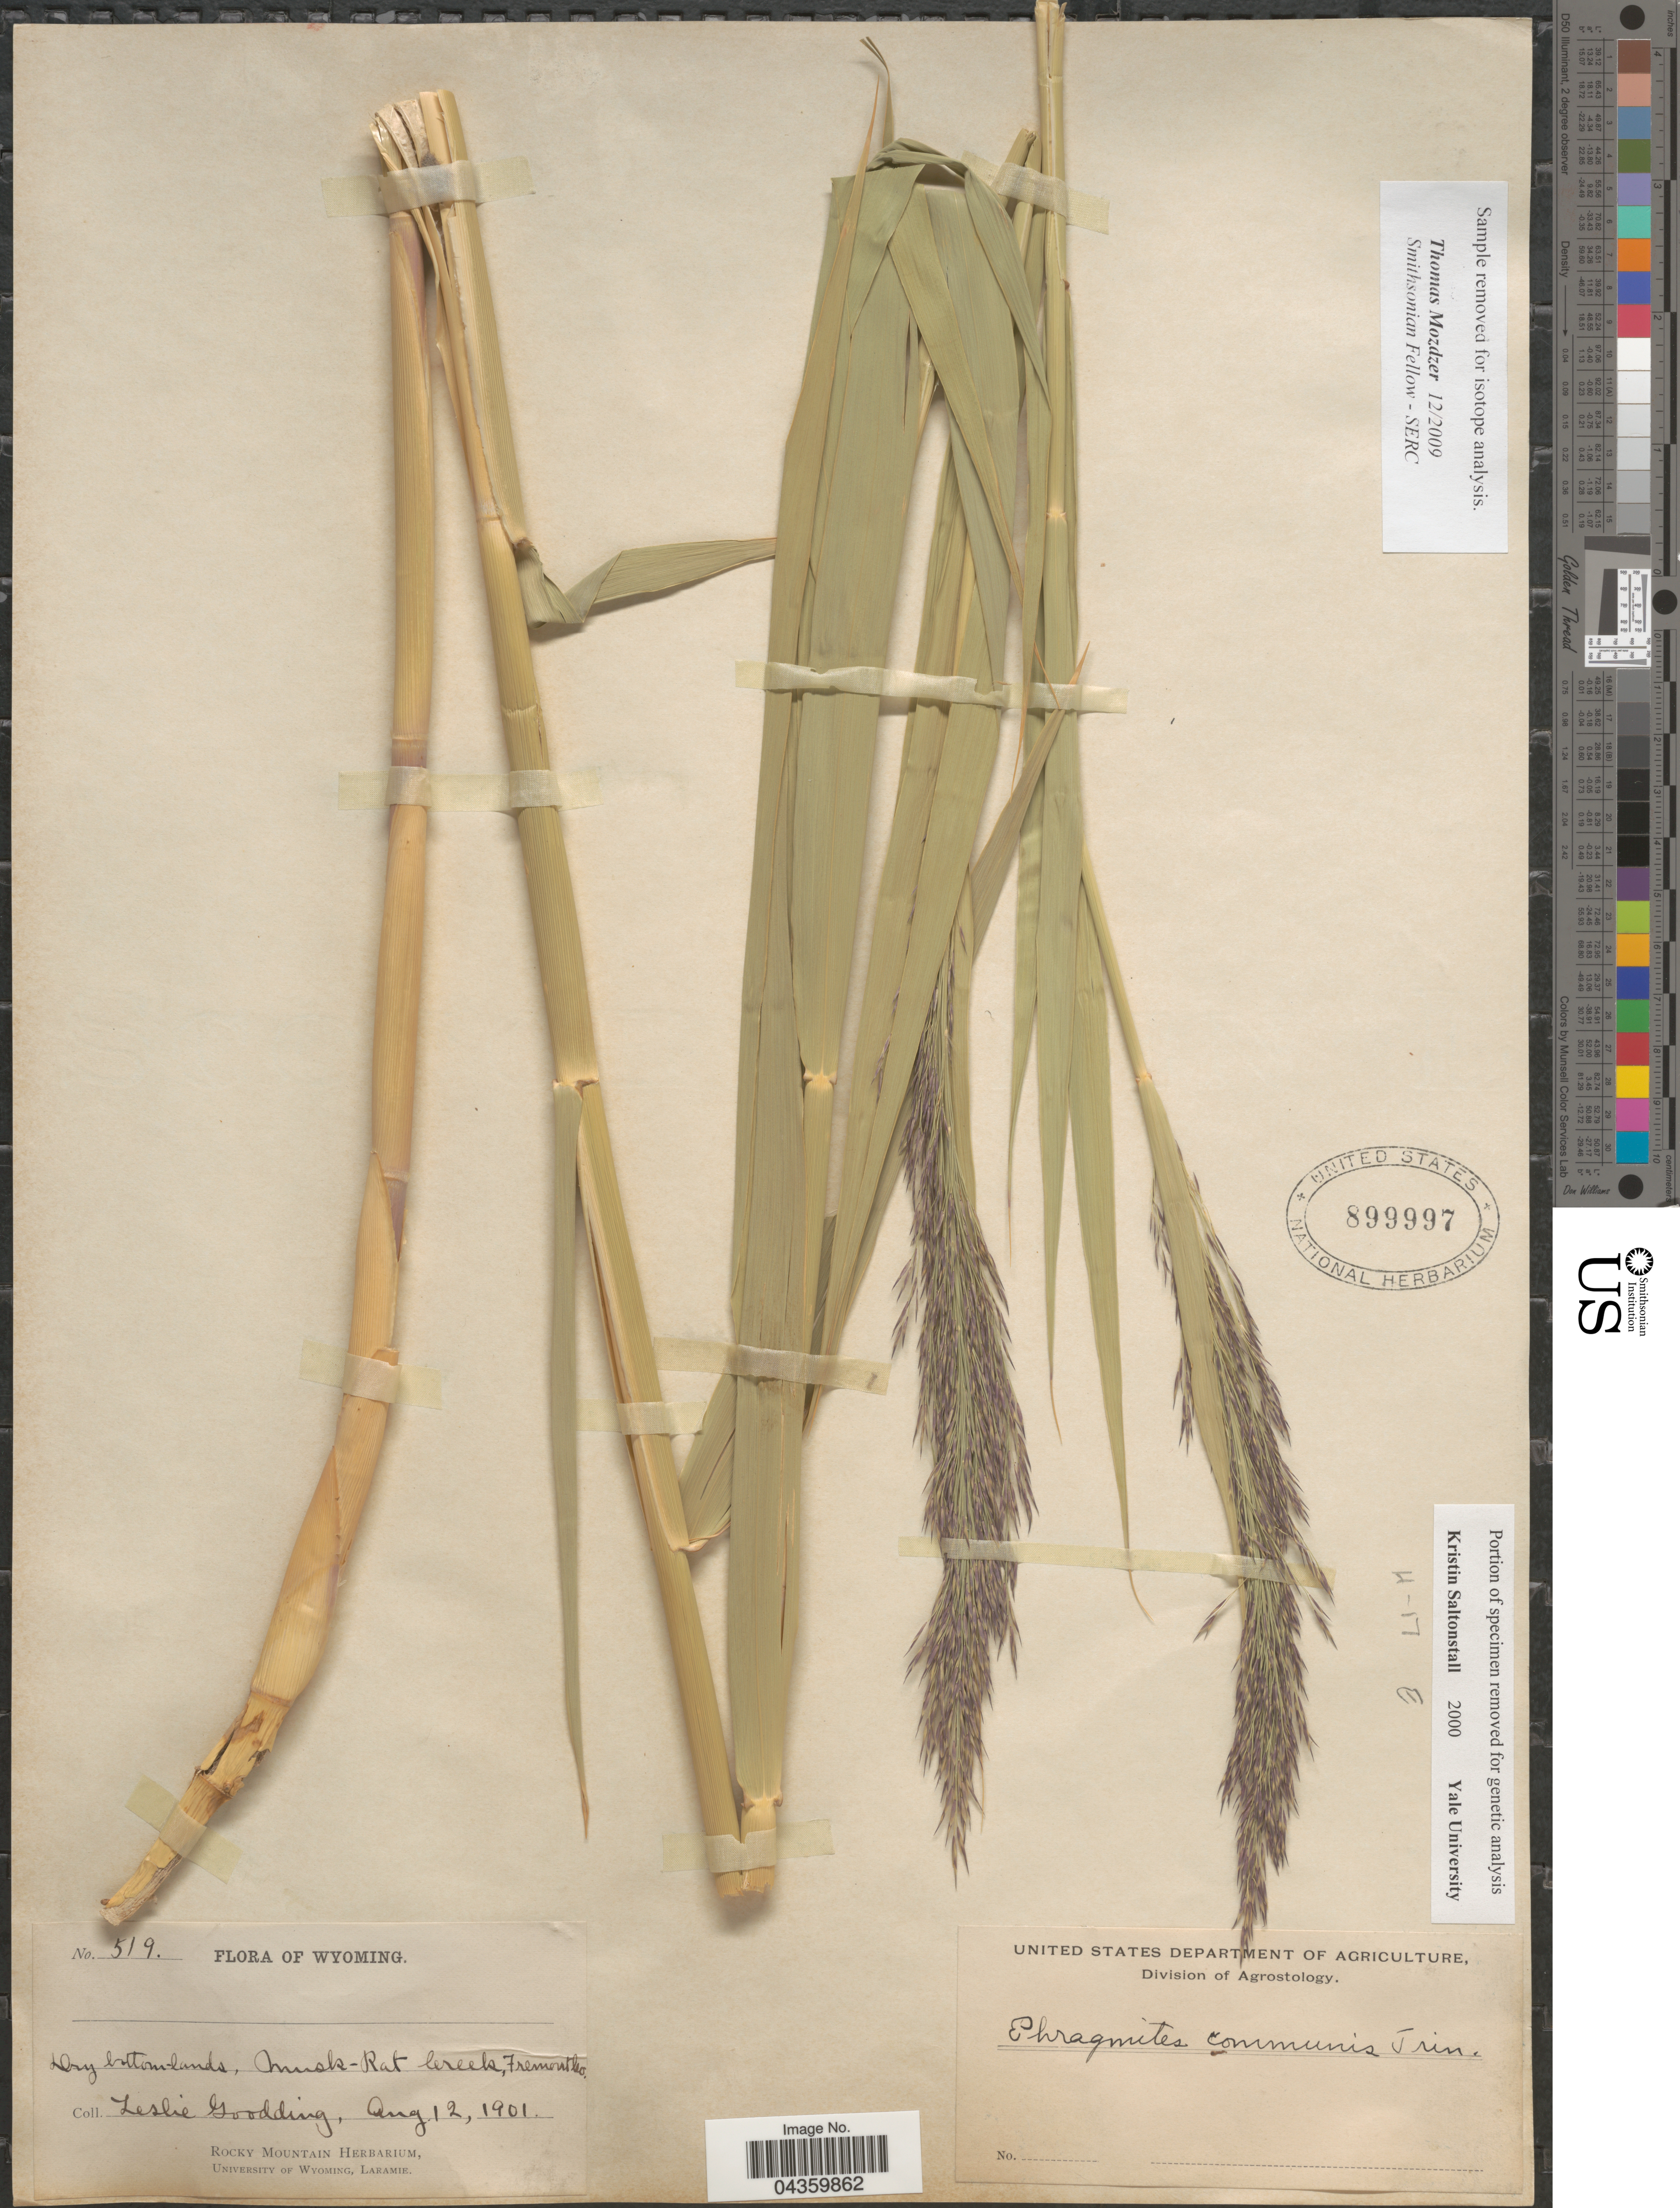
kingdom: Plantae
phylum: Tracheophyta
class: Liliopsida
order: Poales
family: Poaceae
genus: Phragmites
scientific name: Phragmites australis subsp. americanus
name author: Saltonstall & et al.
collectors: L. N. Goodding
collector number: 519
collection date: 1901-08-12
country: United States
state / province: Wyoming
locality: Dry bottomlands, Musk-Rat Creek, Fremont Co.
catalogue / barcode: US 899997